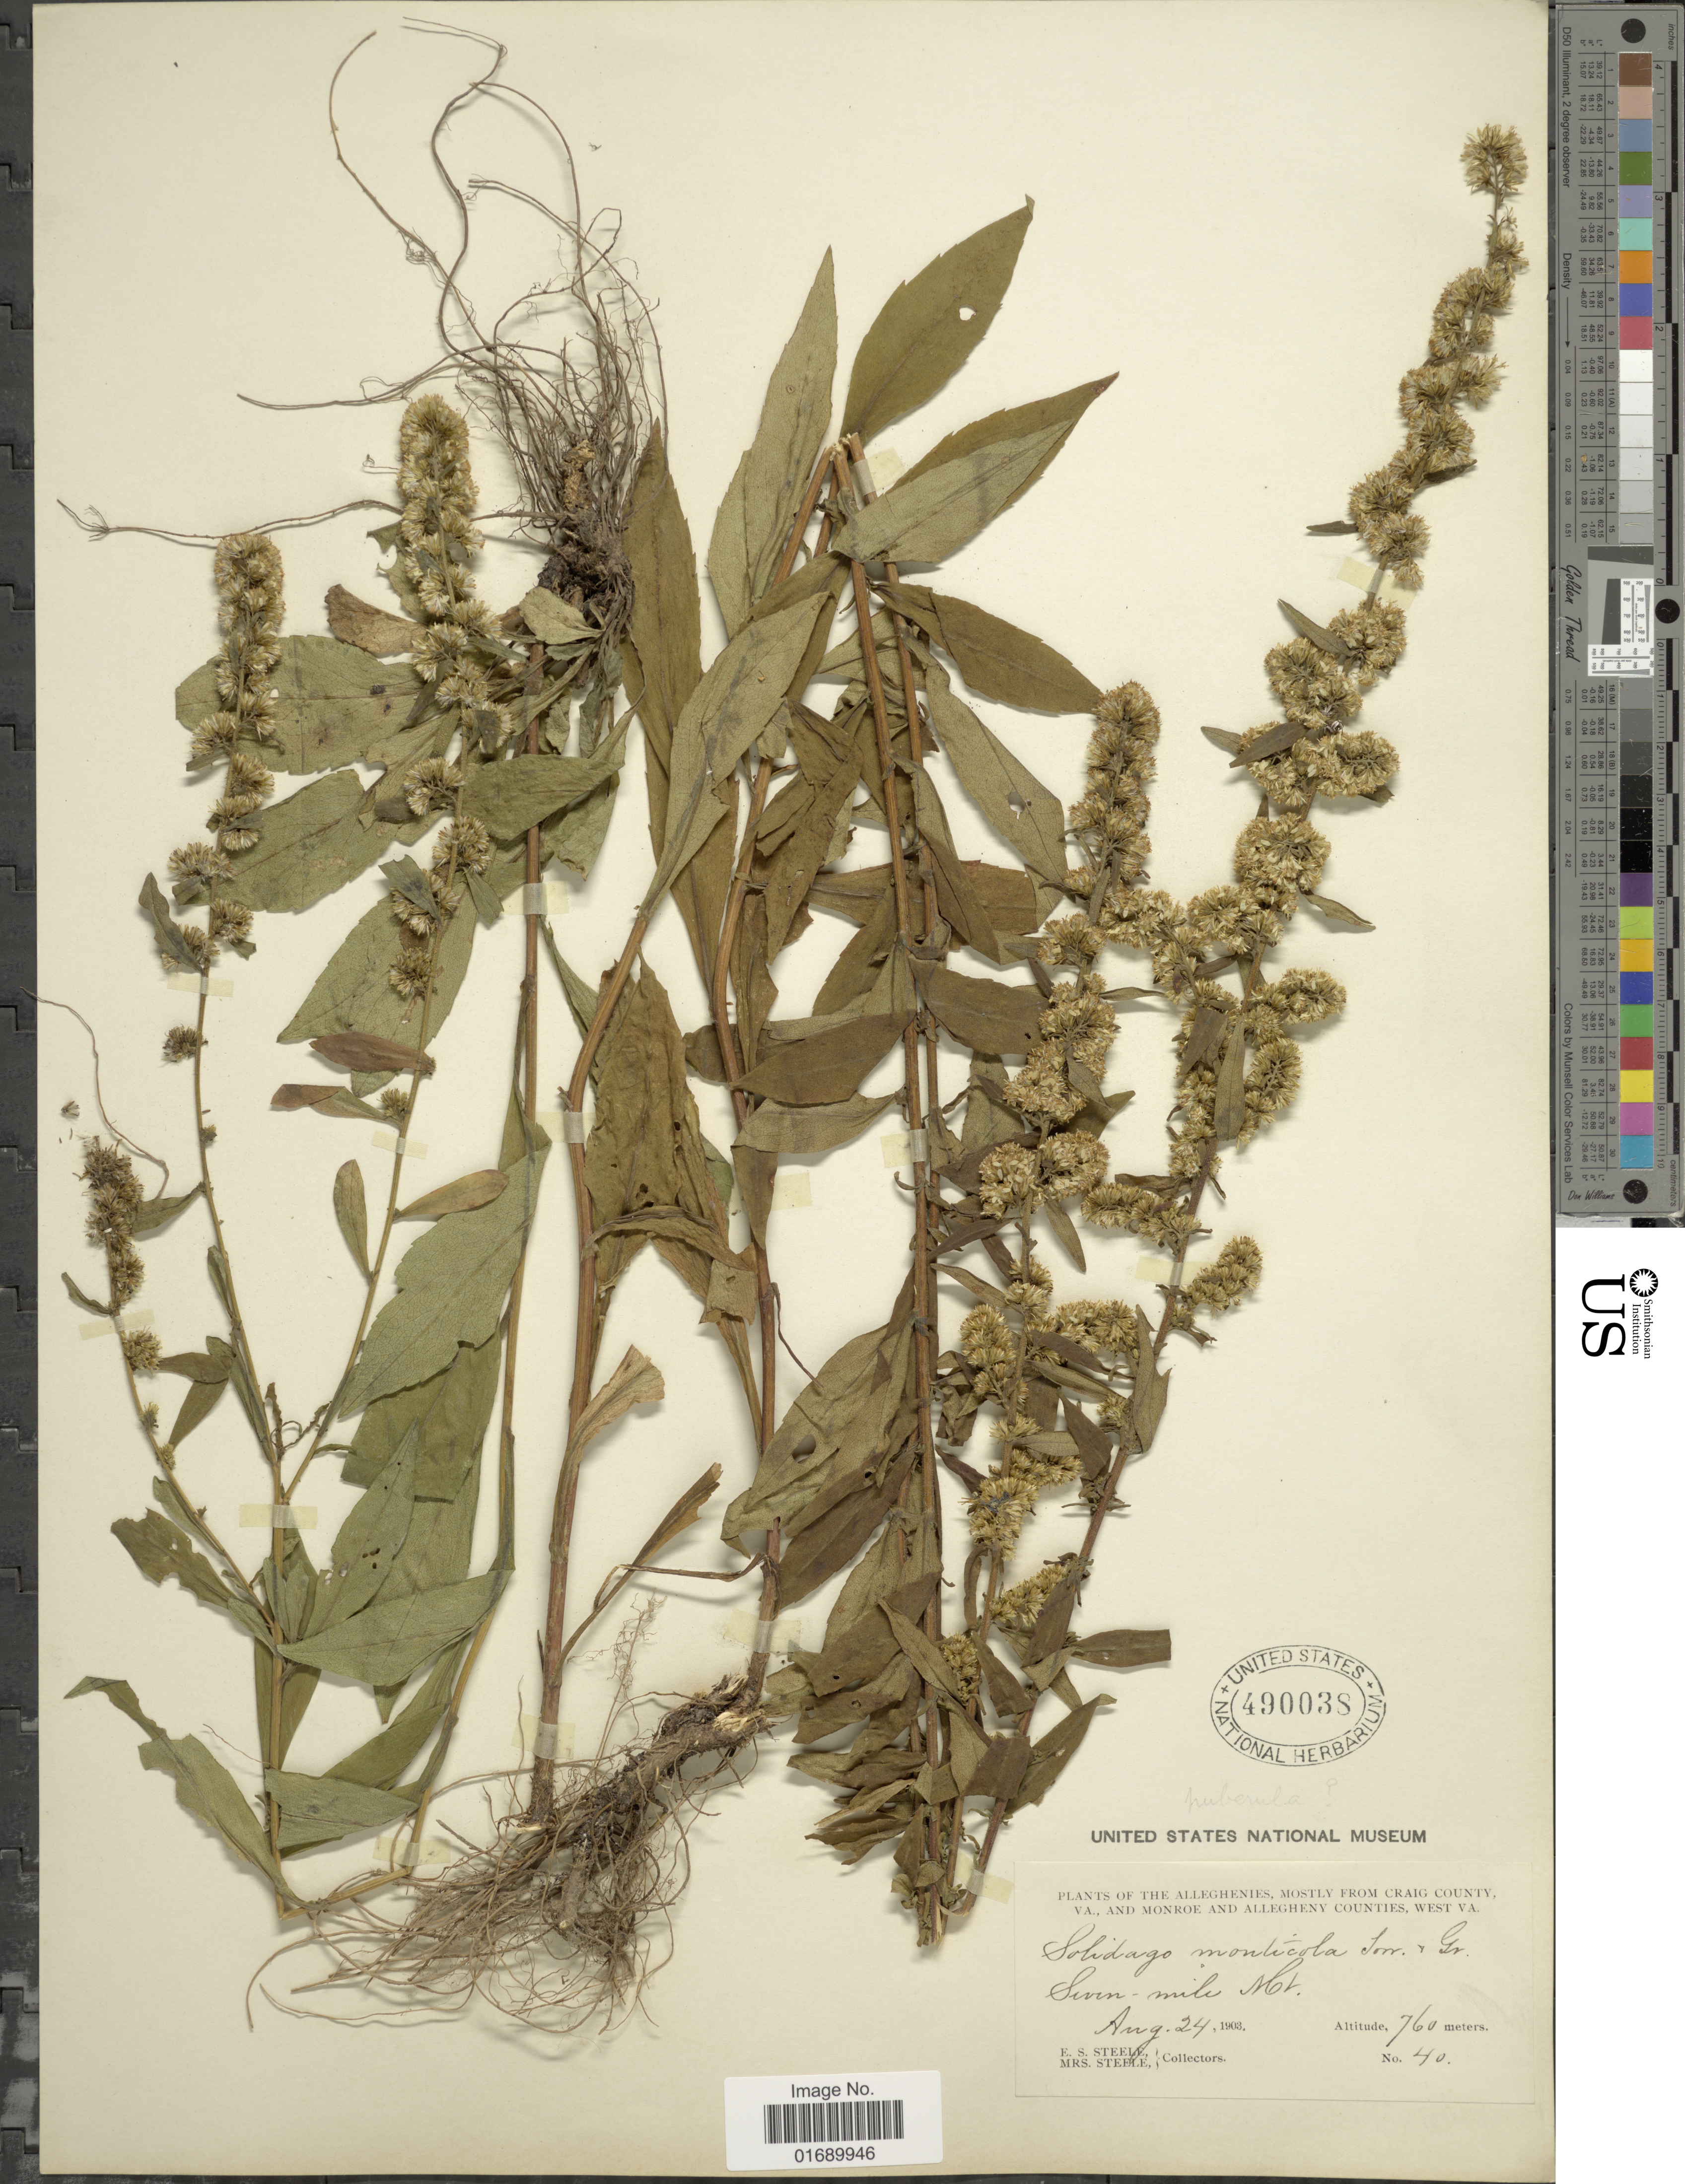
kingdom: Plantae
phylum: Tracheophyta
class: Magnoliopsida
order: Asterales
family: Asteraceae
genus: Solidago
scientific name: Solidago roanensis var. monticola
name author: (Torr. & A. Gray) Fernald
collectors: E. Steele & Mrs. E. S. Steele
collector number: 40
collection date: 1903-08-24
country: United States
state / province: Virginia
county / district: Craig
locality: The Alleghenies, mostly from Craig County, and Monroe and Allegheny Counties, West VA, Seven-miles Mt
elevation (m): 760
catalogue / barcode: US 490038